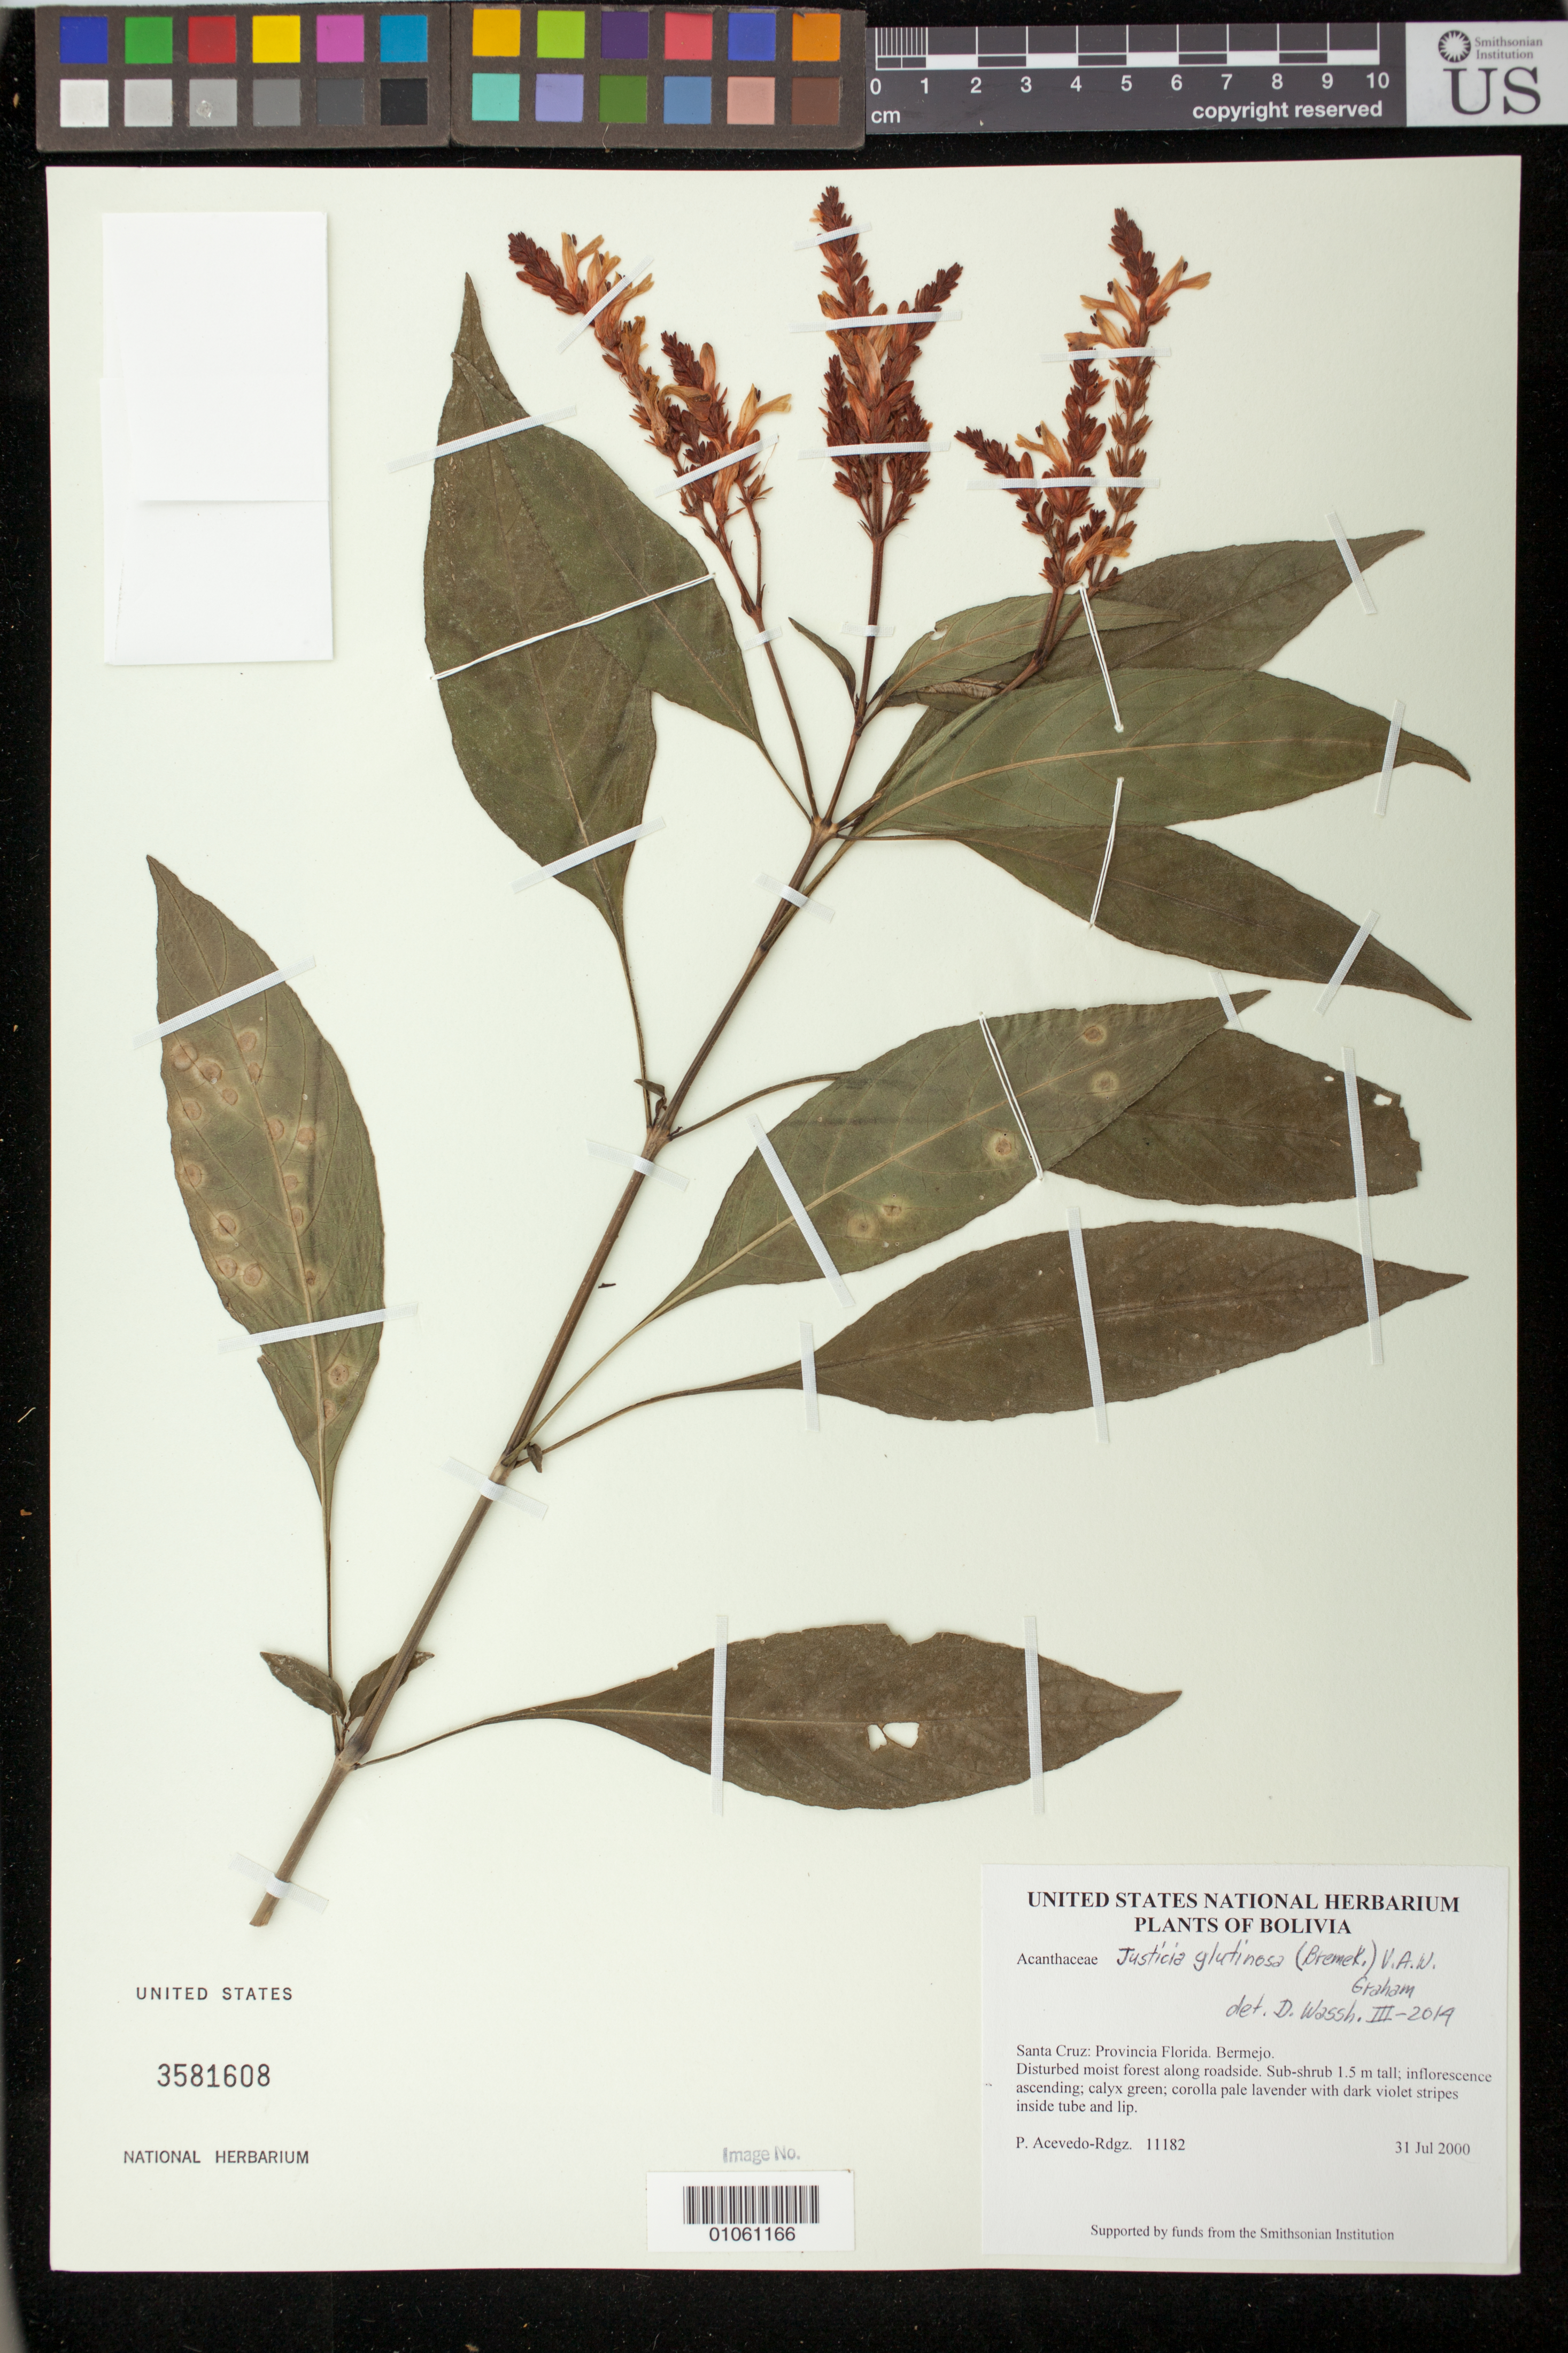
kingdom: Plantae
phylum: Tracheophyta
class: Magnoliopsida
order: Lamiales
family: Acanthaceae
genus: Justicia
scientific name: Justicia glutinosa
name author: (Bremek.) V.A.W. Graham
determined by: Wasshausen, Dieter C., (BOT), Smithsonian Institution - National Museum of Natural History (UNITED STATES)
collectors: P. Acevedo-Rodr.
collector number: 11182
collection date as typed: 31 Jul 2000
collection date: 2000-07-31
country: Bolivia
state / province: Santa Cruz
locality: Santa Cruz: Provincia Florida. Bermejo.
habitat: Disturbed moist forest along roadside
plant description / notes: US, NY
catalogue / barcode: US 3581608